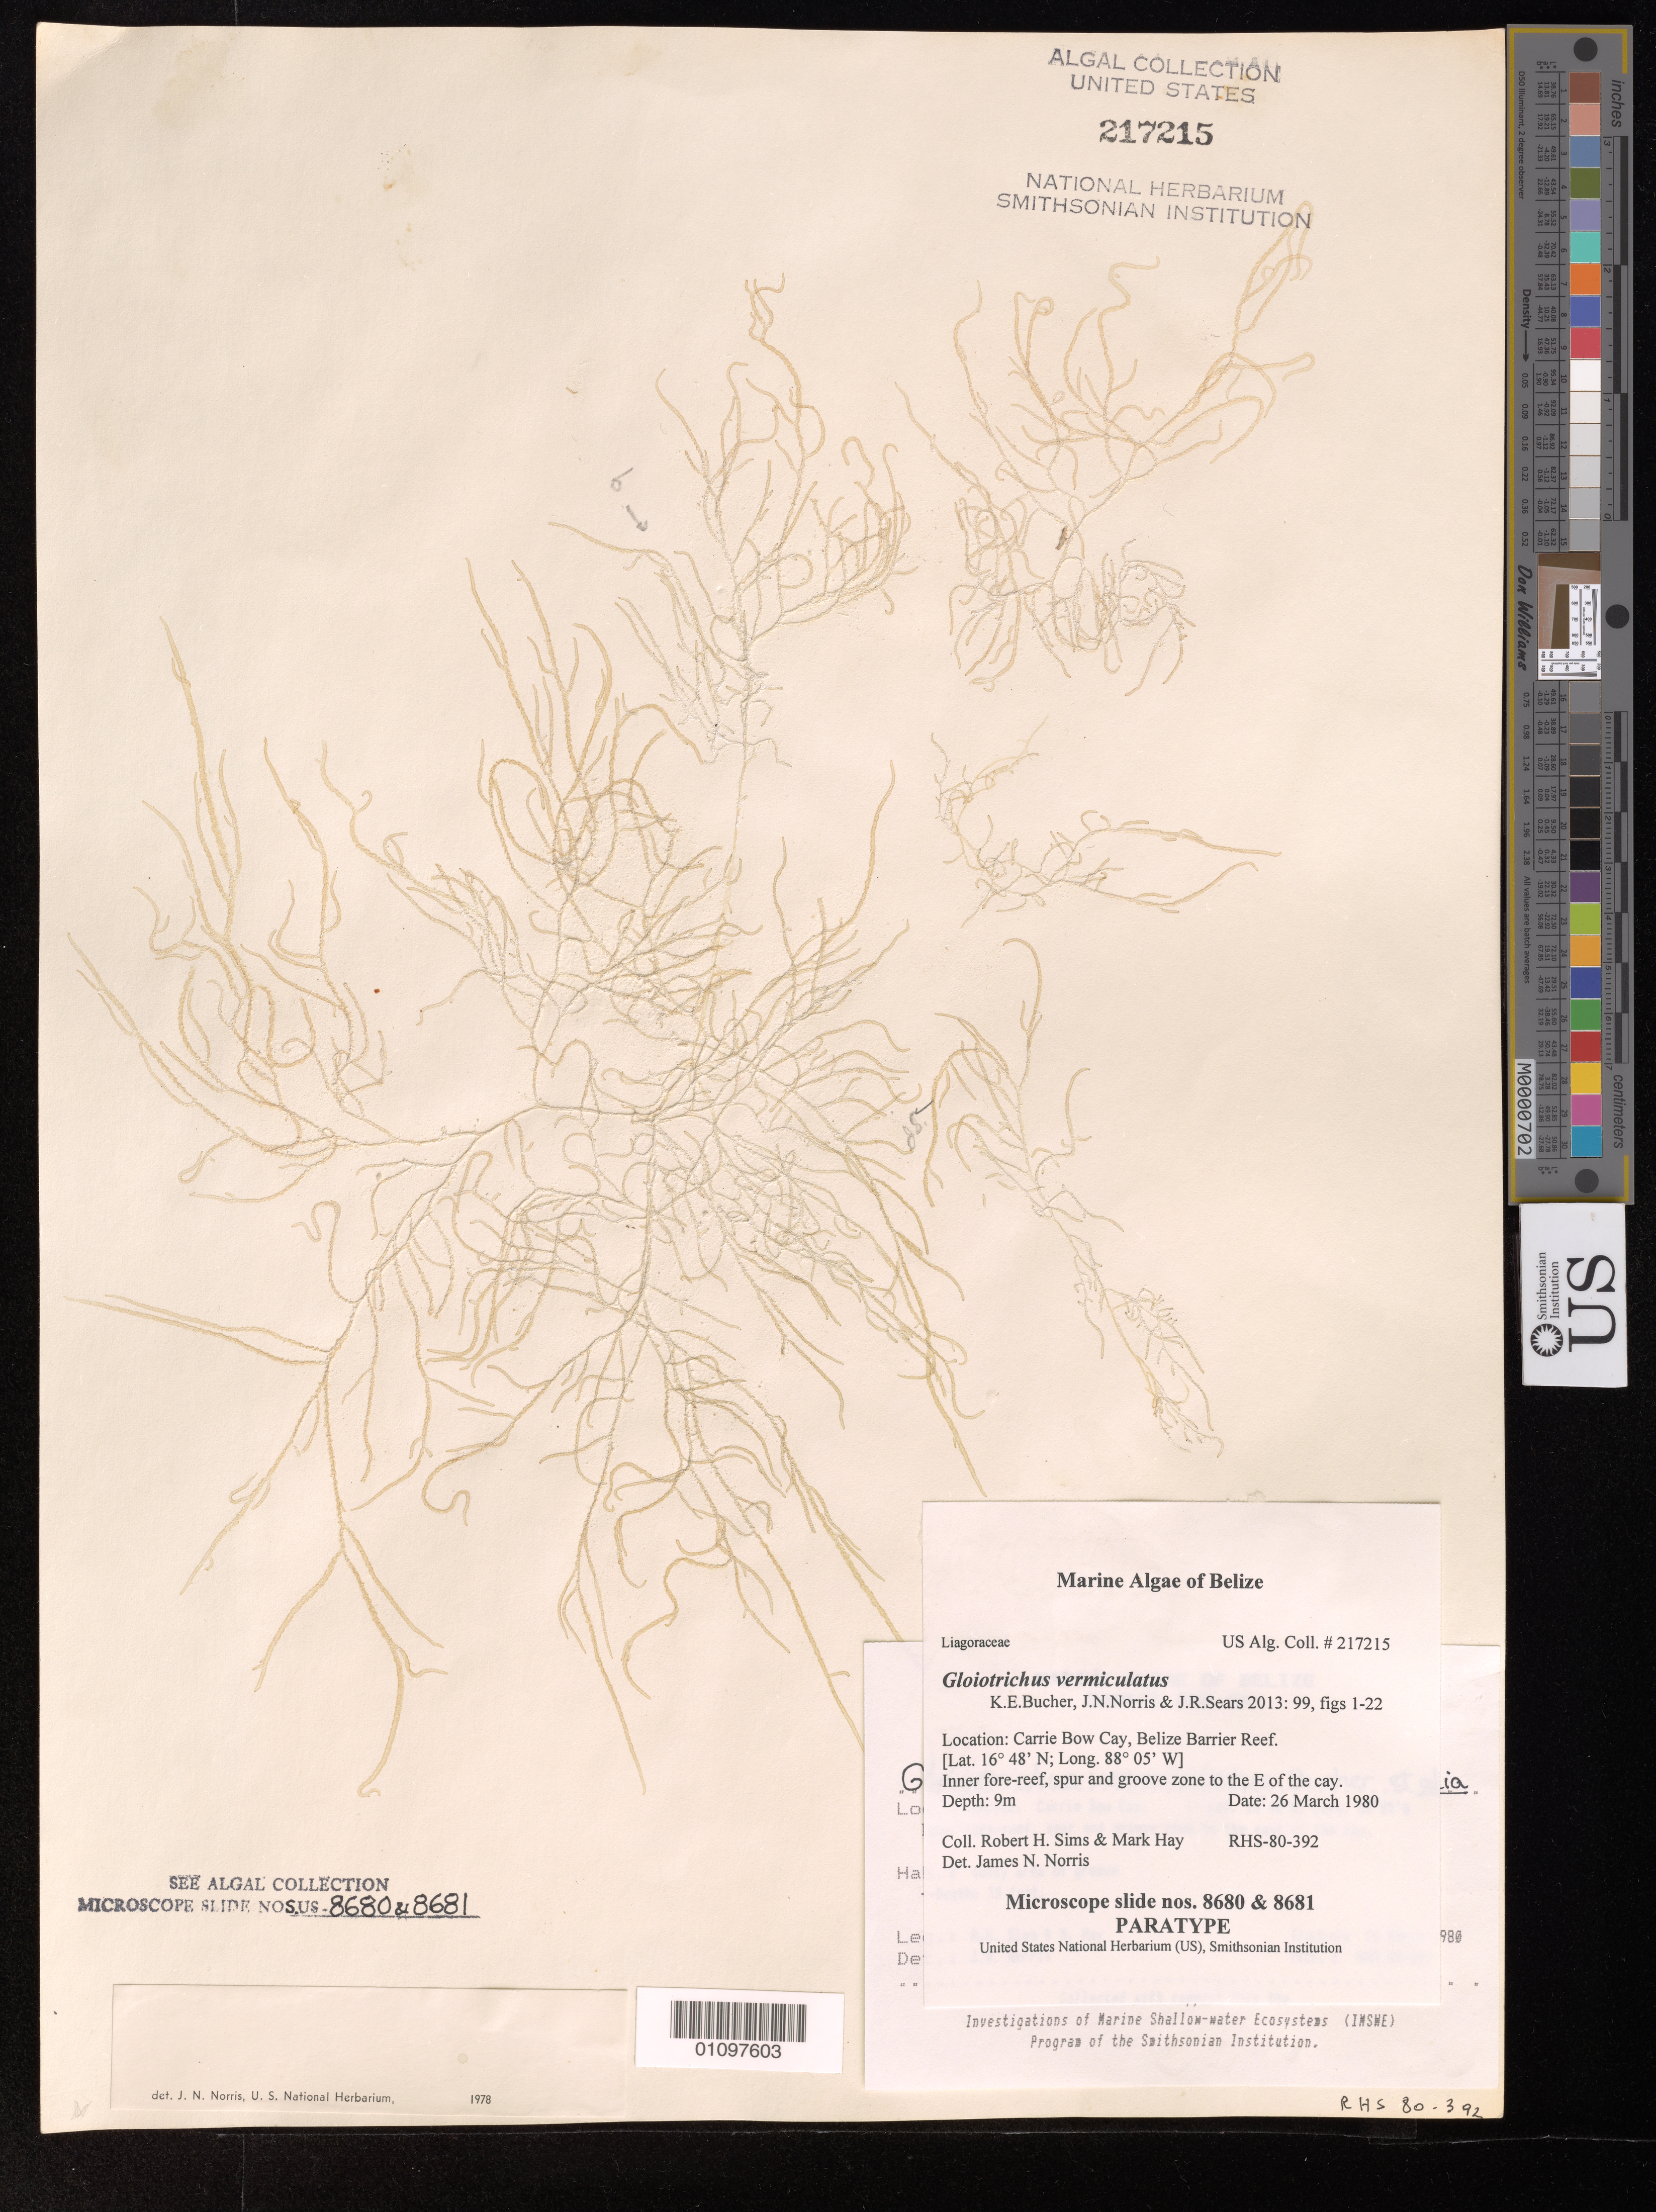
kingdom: Plantae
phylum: Rhodophyta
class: Florideophyceae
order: Nemaliales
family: Liagoraceae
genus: Gloiotrichus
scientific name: Gloiotrichus vermiculatus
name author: K.E. Bucher et al.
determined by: Norris, James N.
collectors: R. H. Sims & M. E. Hay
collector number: RHS-80-392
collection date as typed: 26 Mar 1980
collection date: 1980-03-26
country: Belize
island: Carrie Bow Cay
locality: Carrie Bow Cay, Belize Barrier Reef. Inner fore-reef, spur and groove zone to the E of the cay.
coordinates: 16 48'N, 88 05'W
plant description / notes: Microscope slides no. 8680 & 8681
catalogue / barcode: US 217215